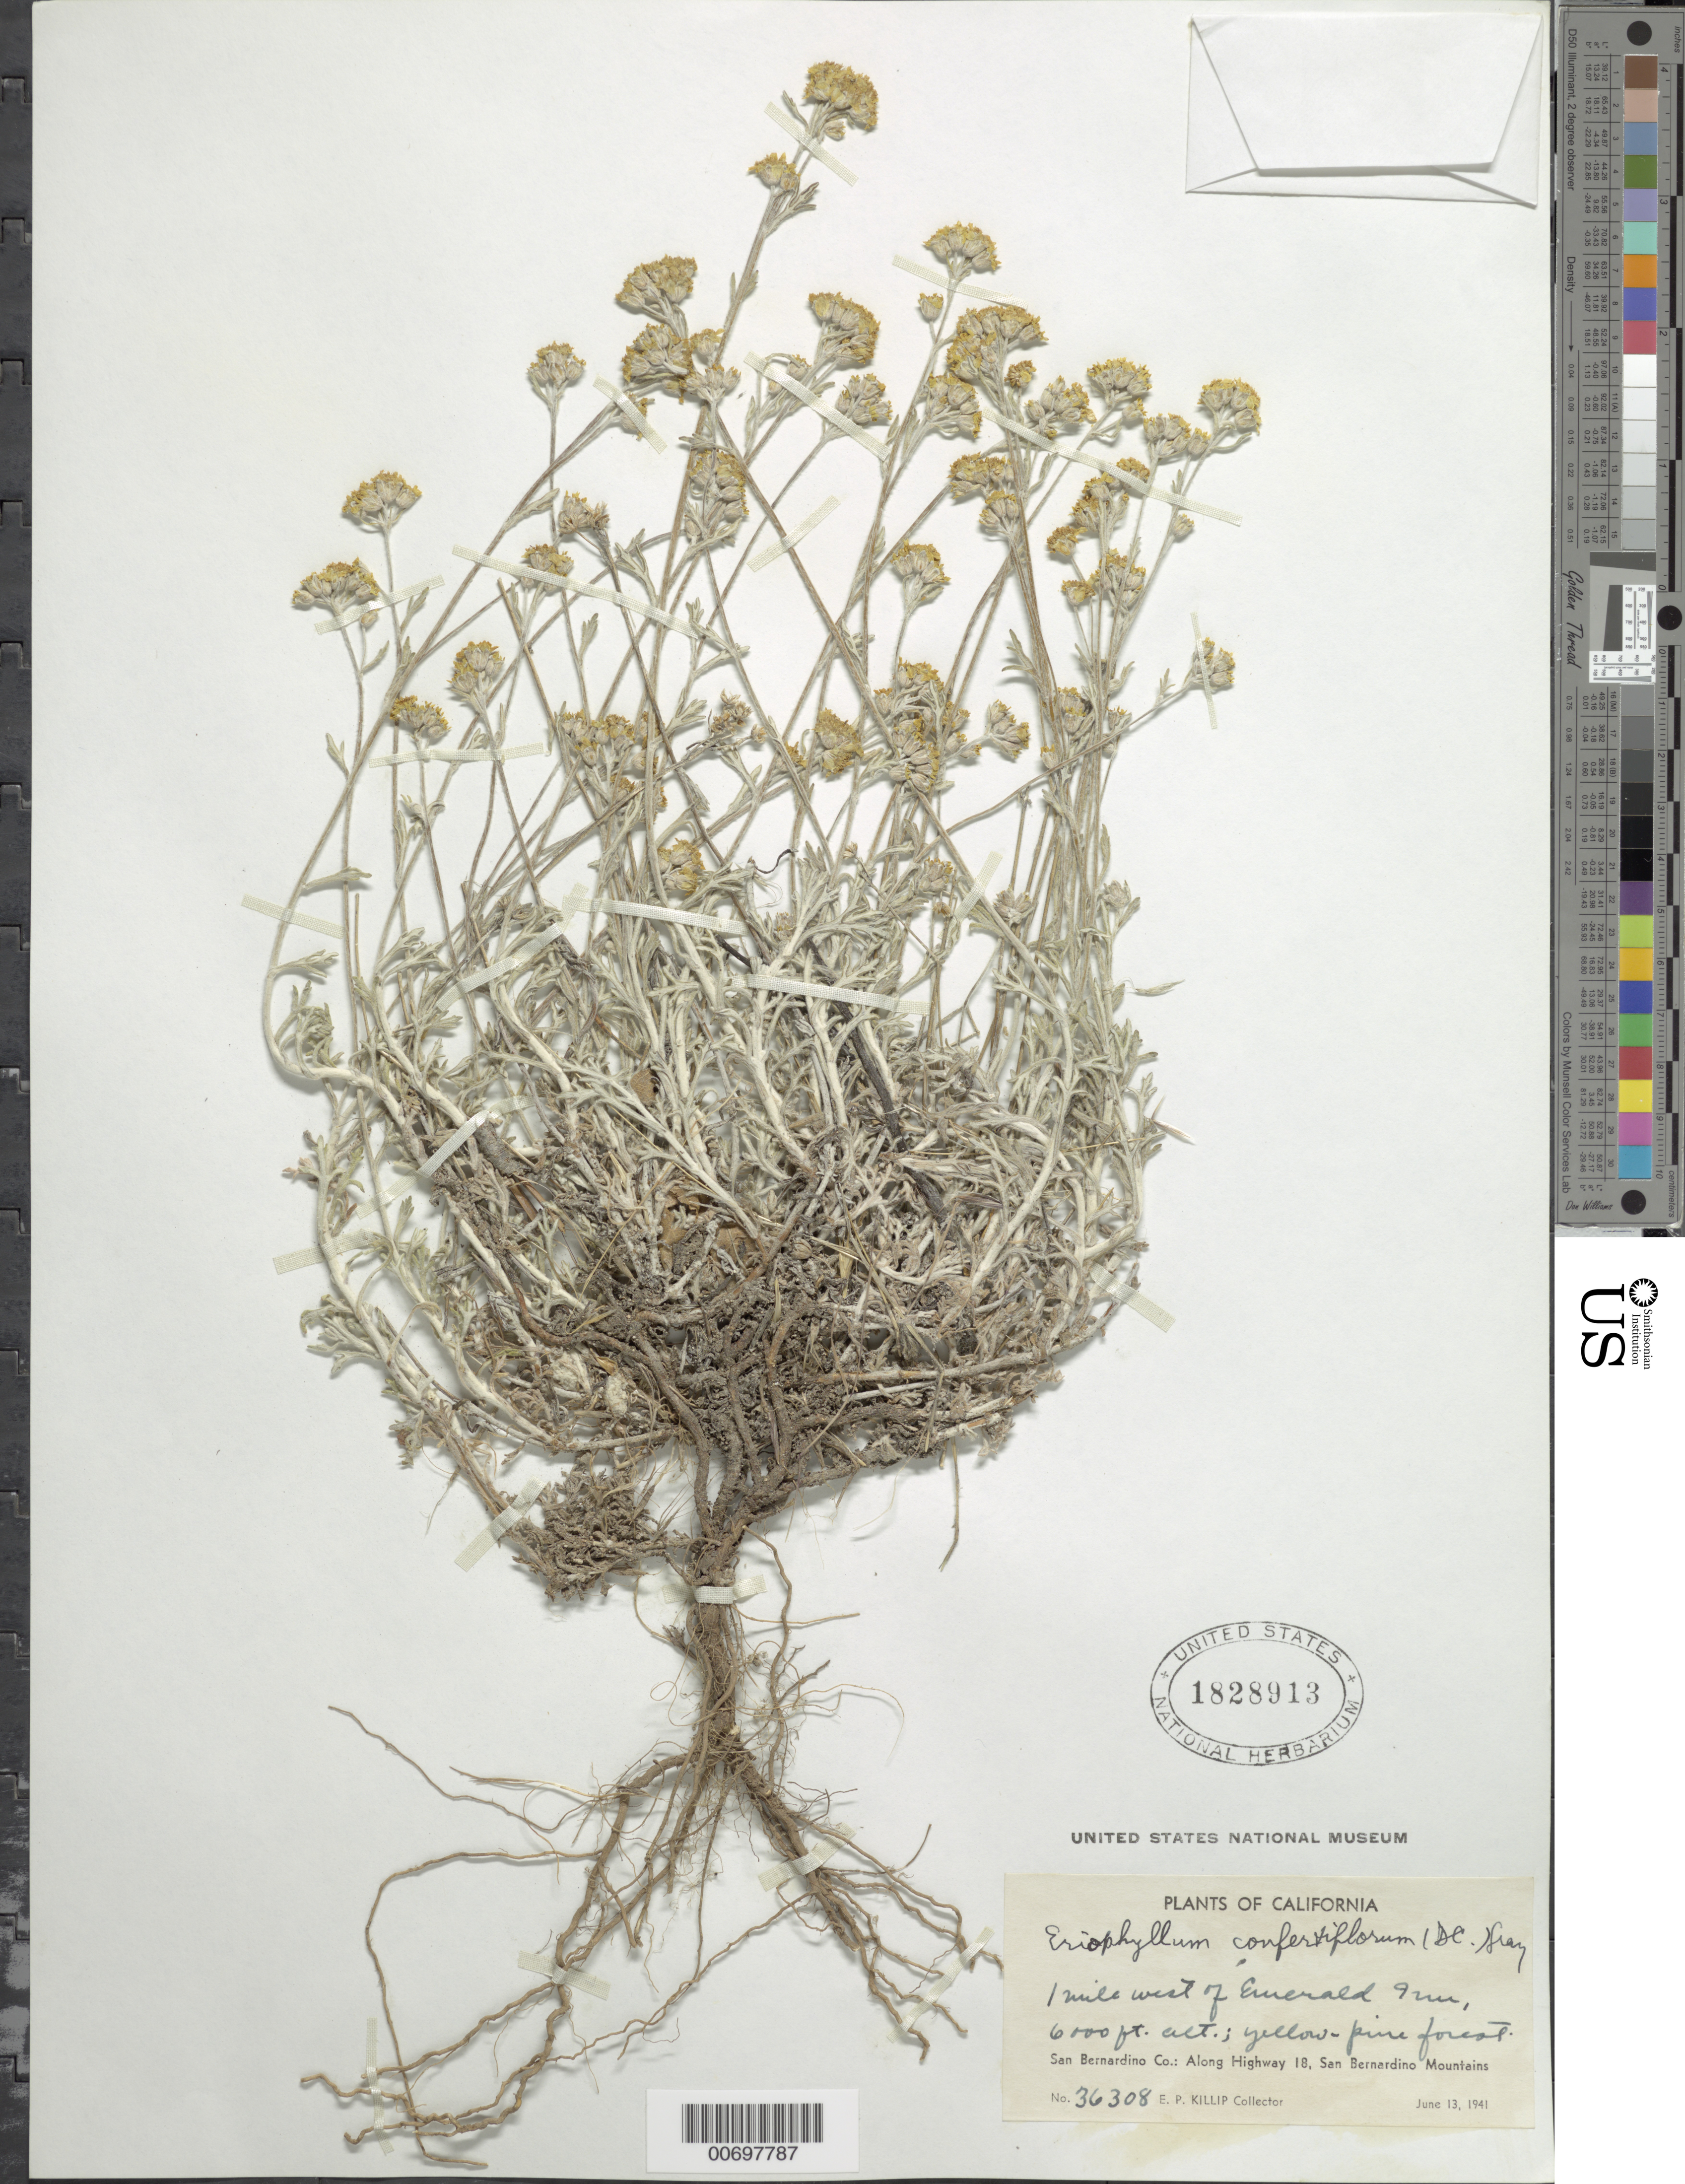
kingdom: Plantae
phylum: Tracheophyta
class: Magnoliopsida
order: Asterales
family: Asteraceae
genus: Eriophyllum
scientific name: Eriophyllum confertiflorum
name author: (DC.) A. Gray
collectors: E. P. Killip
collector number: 36308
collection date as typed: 13 Jun 1941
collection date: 1941-06-13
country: United States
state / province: California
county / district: San Bernardino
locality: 1 mile west of Emerald Inn. Along Highway 18, San Bernardino Mts.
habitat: Yellow-pine forest.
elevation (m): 1829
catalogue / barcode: US 1828913